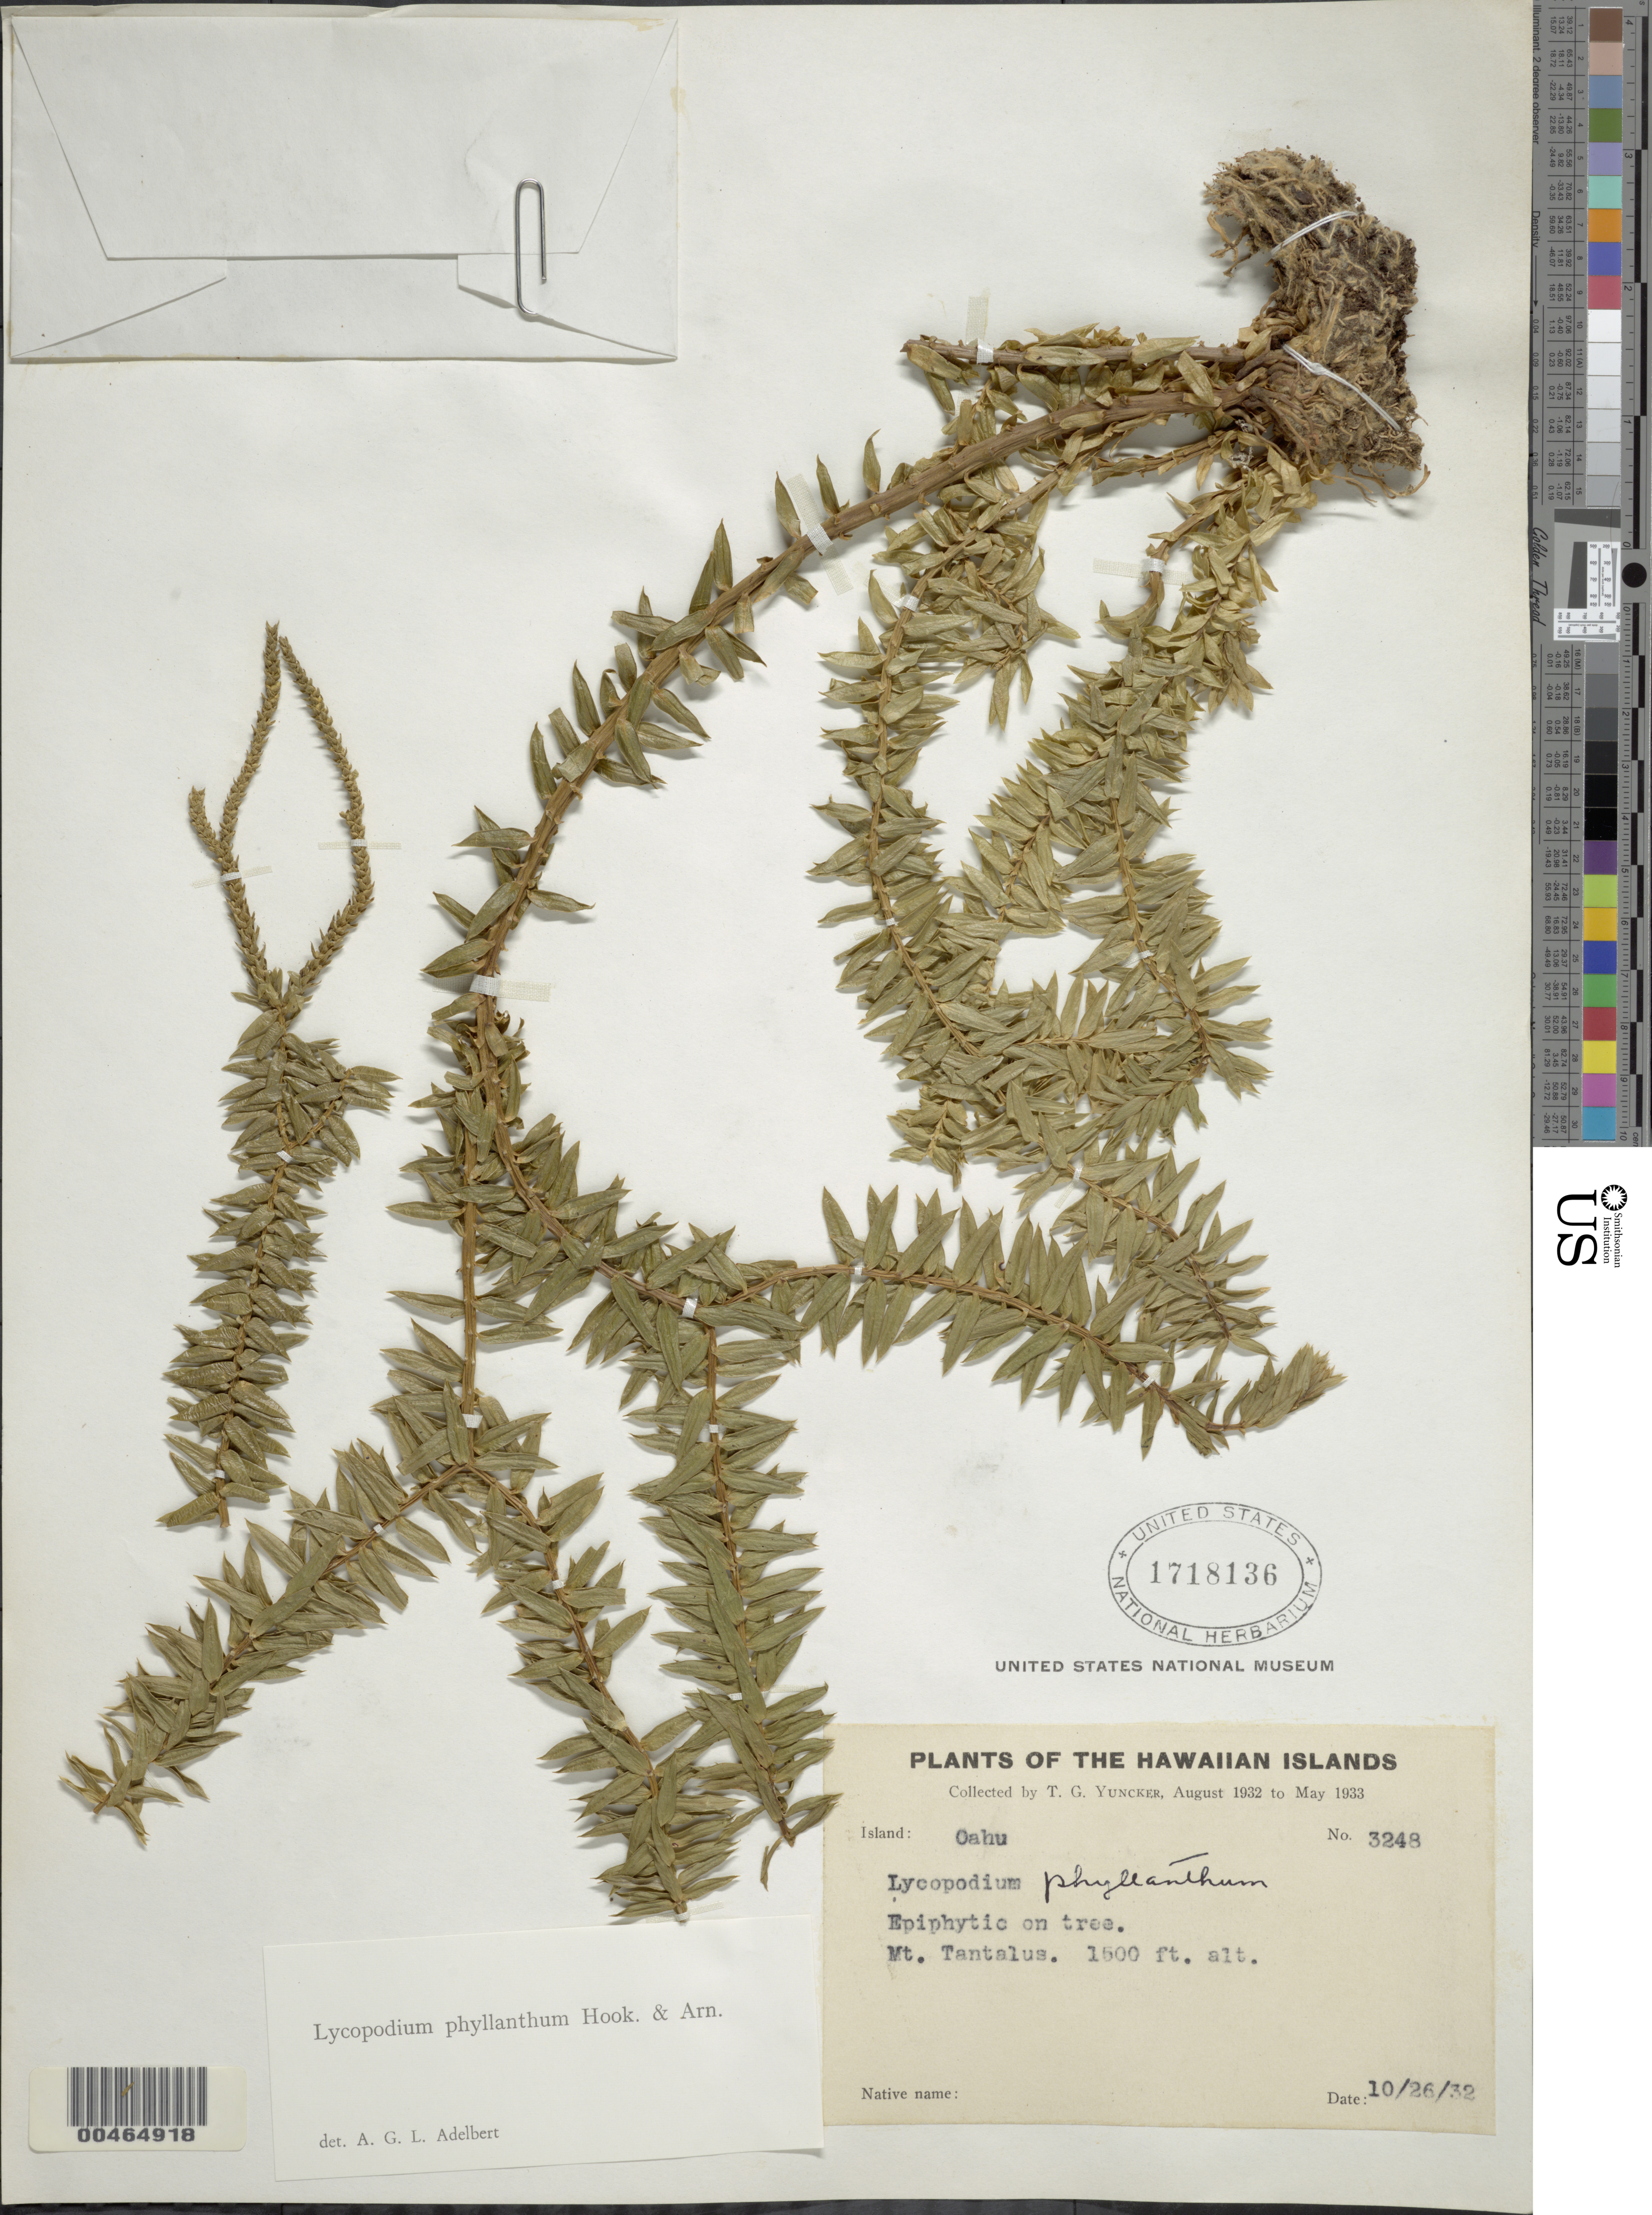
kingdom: Plantae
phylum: Tracheophyta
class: Lycopodiopsida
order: Lycopodiales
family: Lycopodiaceae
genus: Phlegmariurus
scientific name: Phlegmariurus phyllanthus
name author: (Hook. & Arn.) R.D. Dixit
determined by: Field, A. R.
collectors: T. G. Yuncker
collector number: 3248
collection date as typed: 26 Oct 1932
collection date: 1932-10-26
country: United States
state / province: Hawaii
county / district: Honolulu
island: Oahu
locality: Mount Tantalus, Oahu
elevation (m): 488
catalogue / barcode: US 1718136